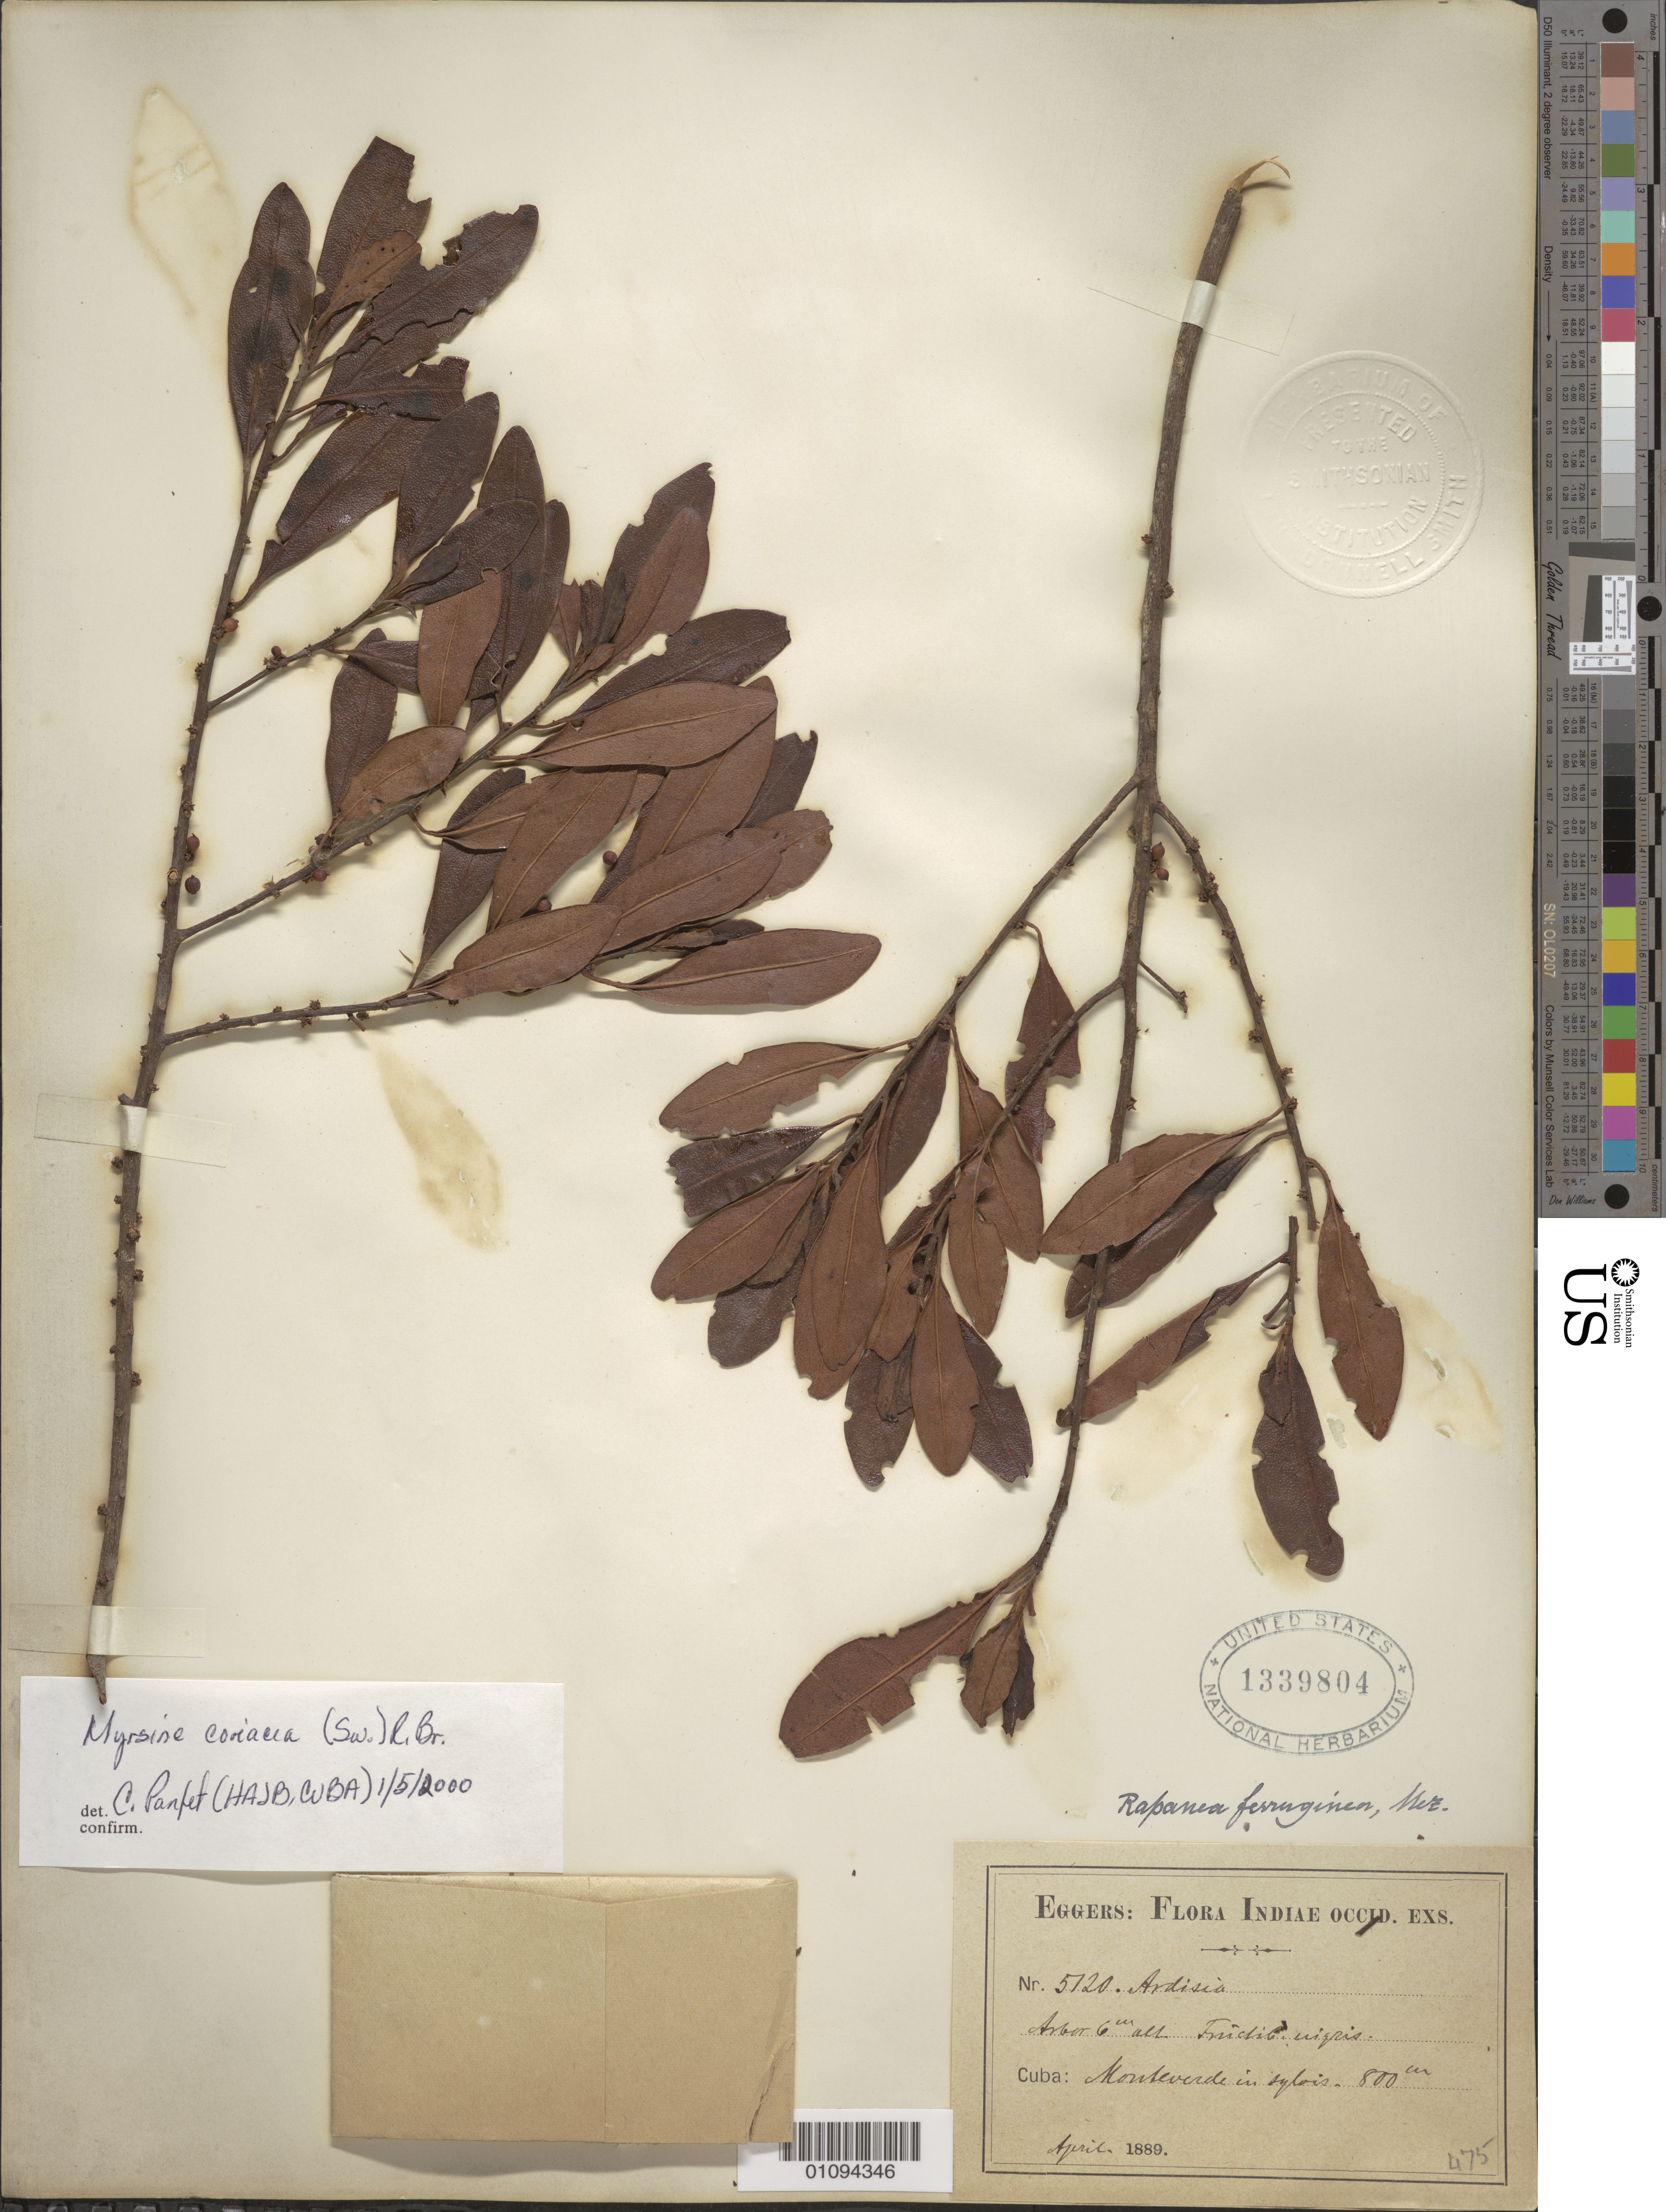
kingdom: Plantae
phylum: Tracheophyta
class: Magnoliopsida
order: Ericales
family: Primulaceae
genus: Myrsine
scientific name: Myrsine coriacea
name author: (Sw.) R. Br. ex Roem. & Schult.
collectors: H. F. A. von Eggers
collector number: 5720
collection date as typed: Apr 1889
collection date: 1889-04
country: Cuba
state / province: Holguín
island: Cuba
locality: Monteverde in sylvis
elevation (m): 800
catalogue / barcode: US 1339804